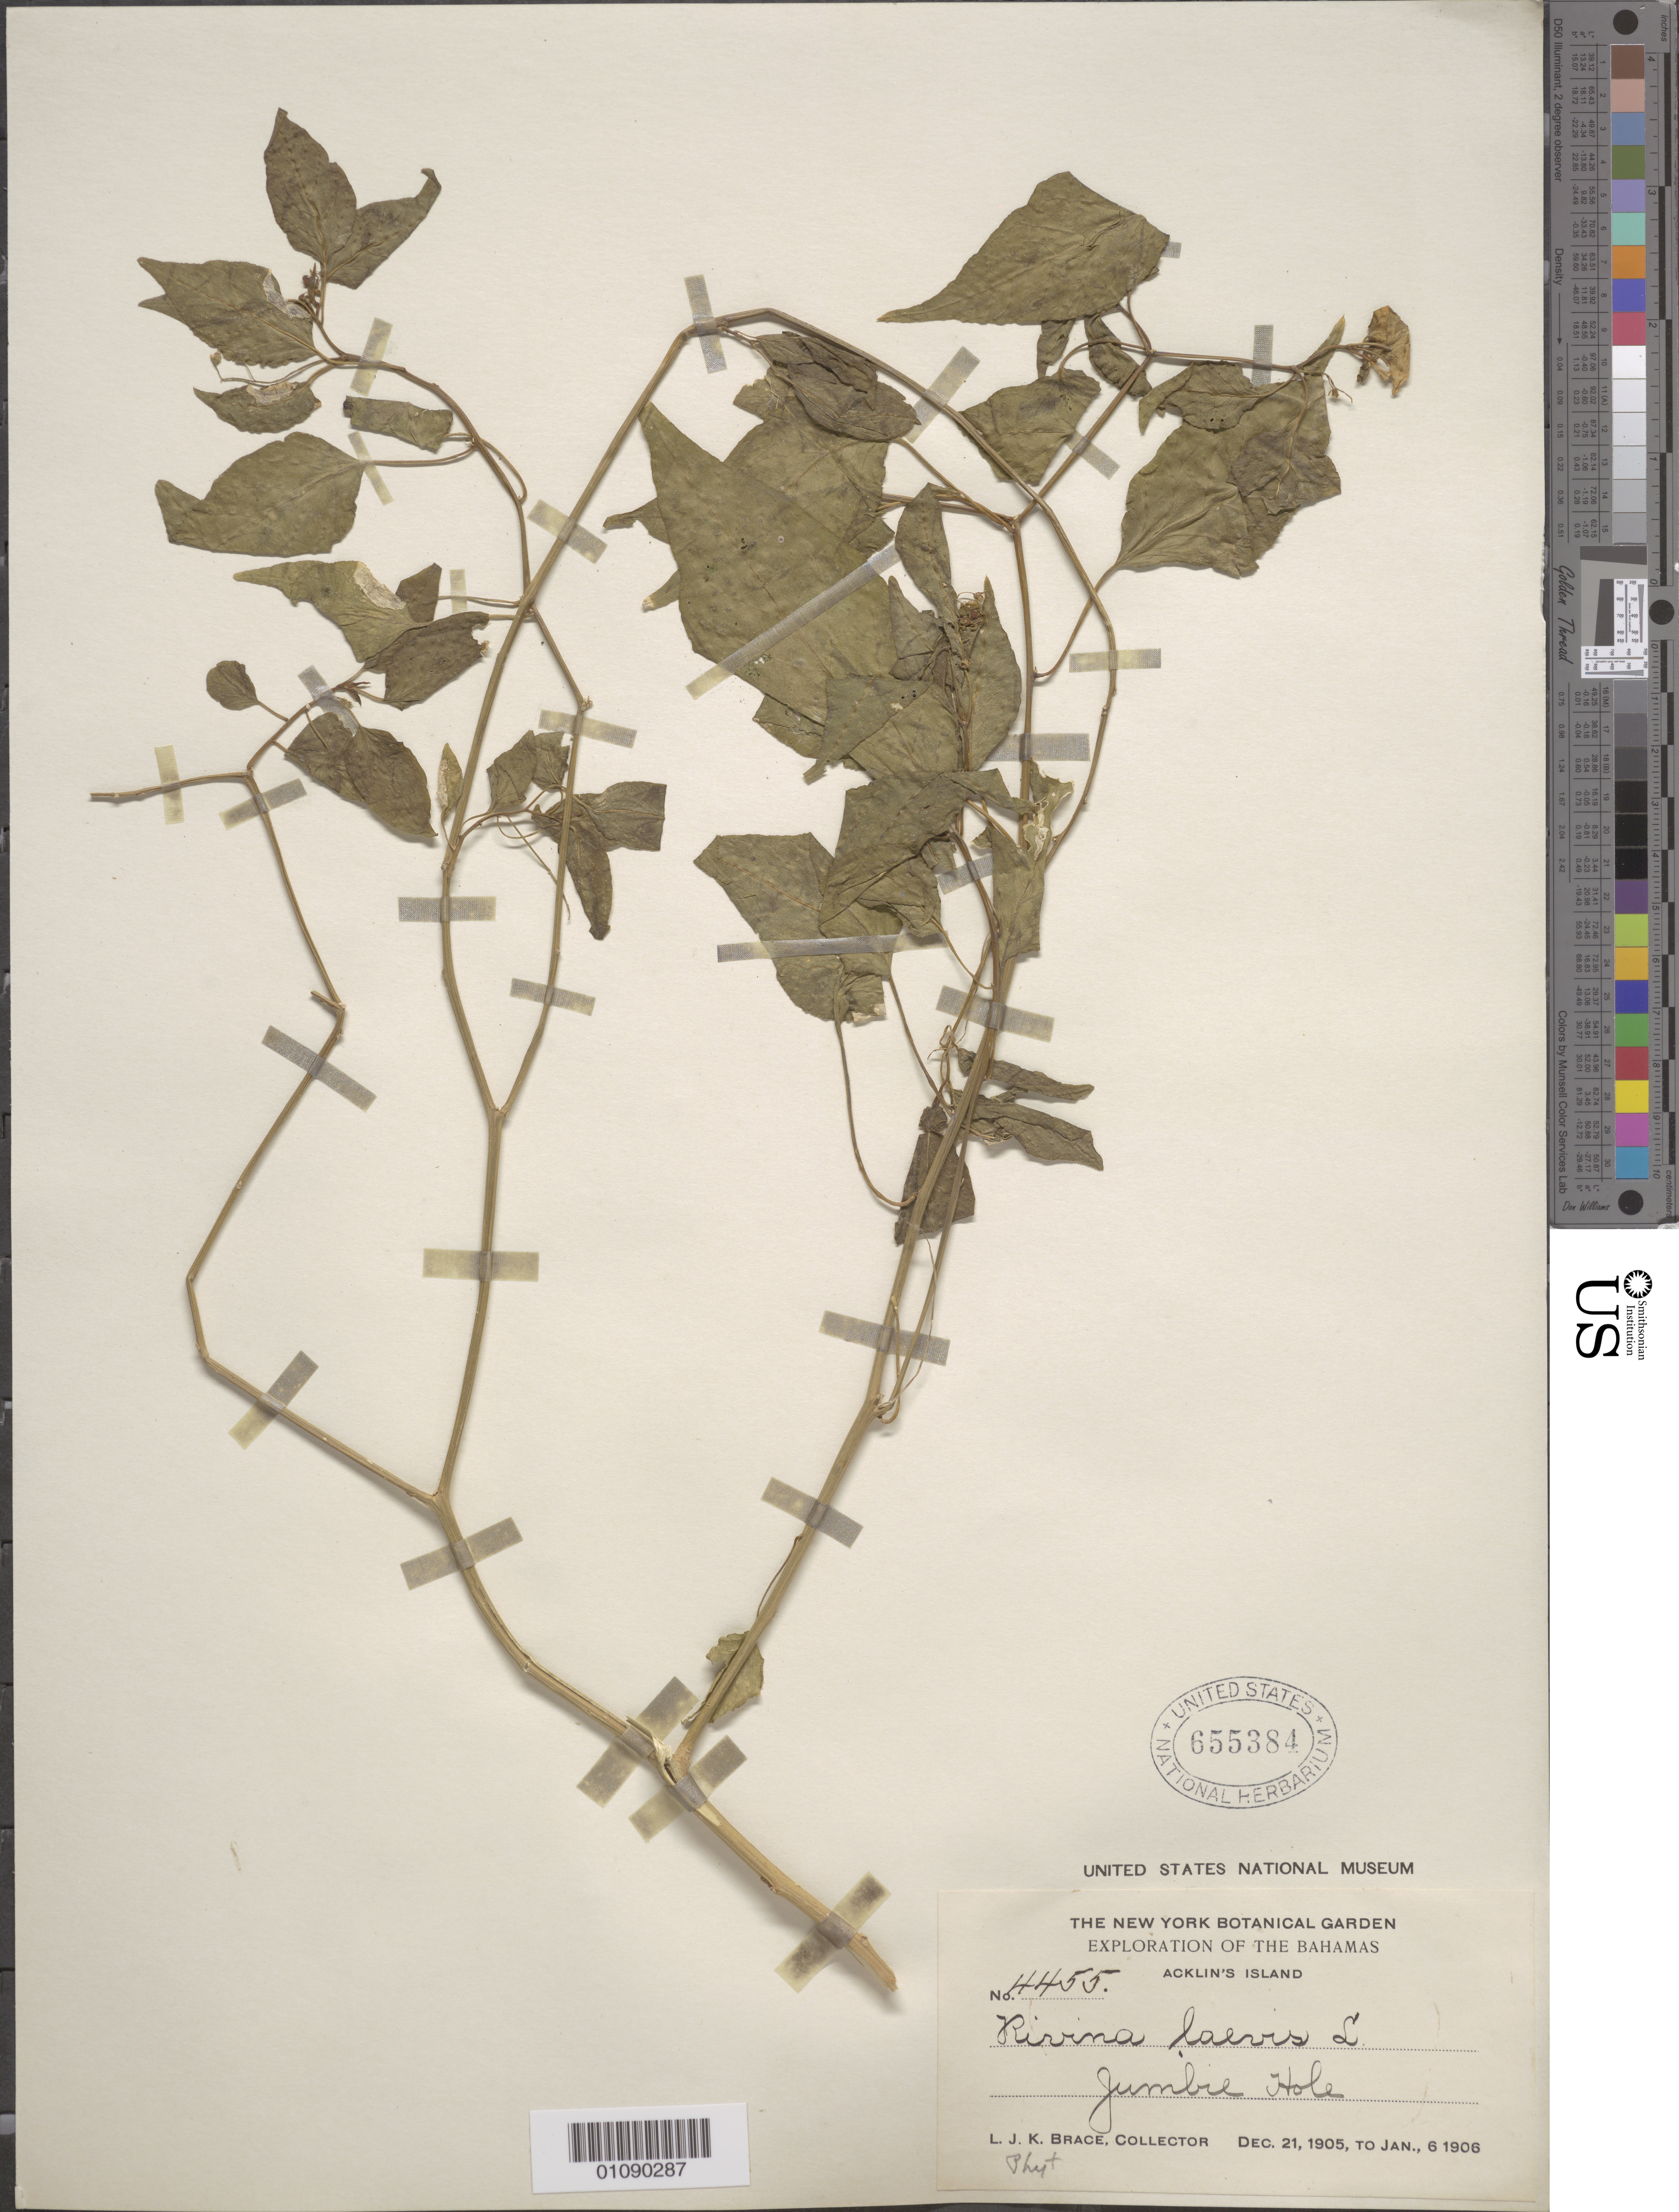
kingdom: Plantae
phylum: Tracheophyta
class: Magnoliopsida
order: Caryophyllales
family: Phytolaccaceae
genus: Rivina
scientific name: Rivina humilis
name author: L.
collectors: L. J. K. Brace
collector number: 4455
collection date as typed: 21 Dec 1905 to 06 Jan 1906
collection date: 1905-12-21/1906-01-06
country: Bahamas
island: Acklin's I.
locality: Acklin's Island, Jumbie Hole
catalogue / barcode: US 655384